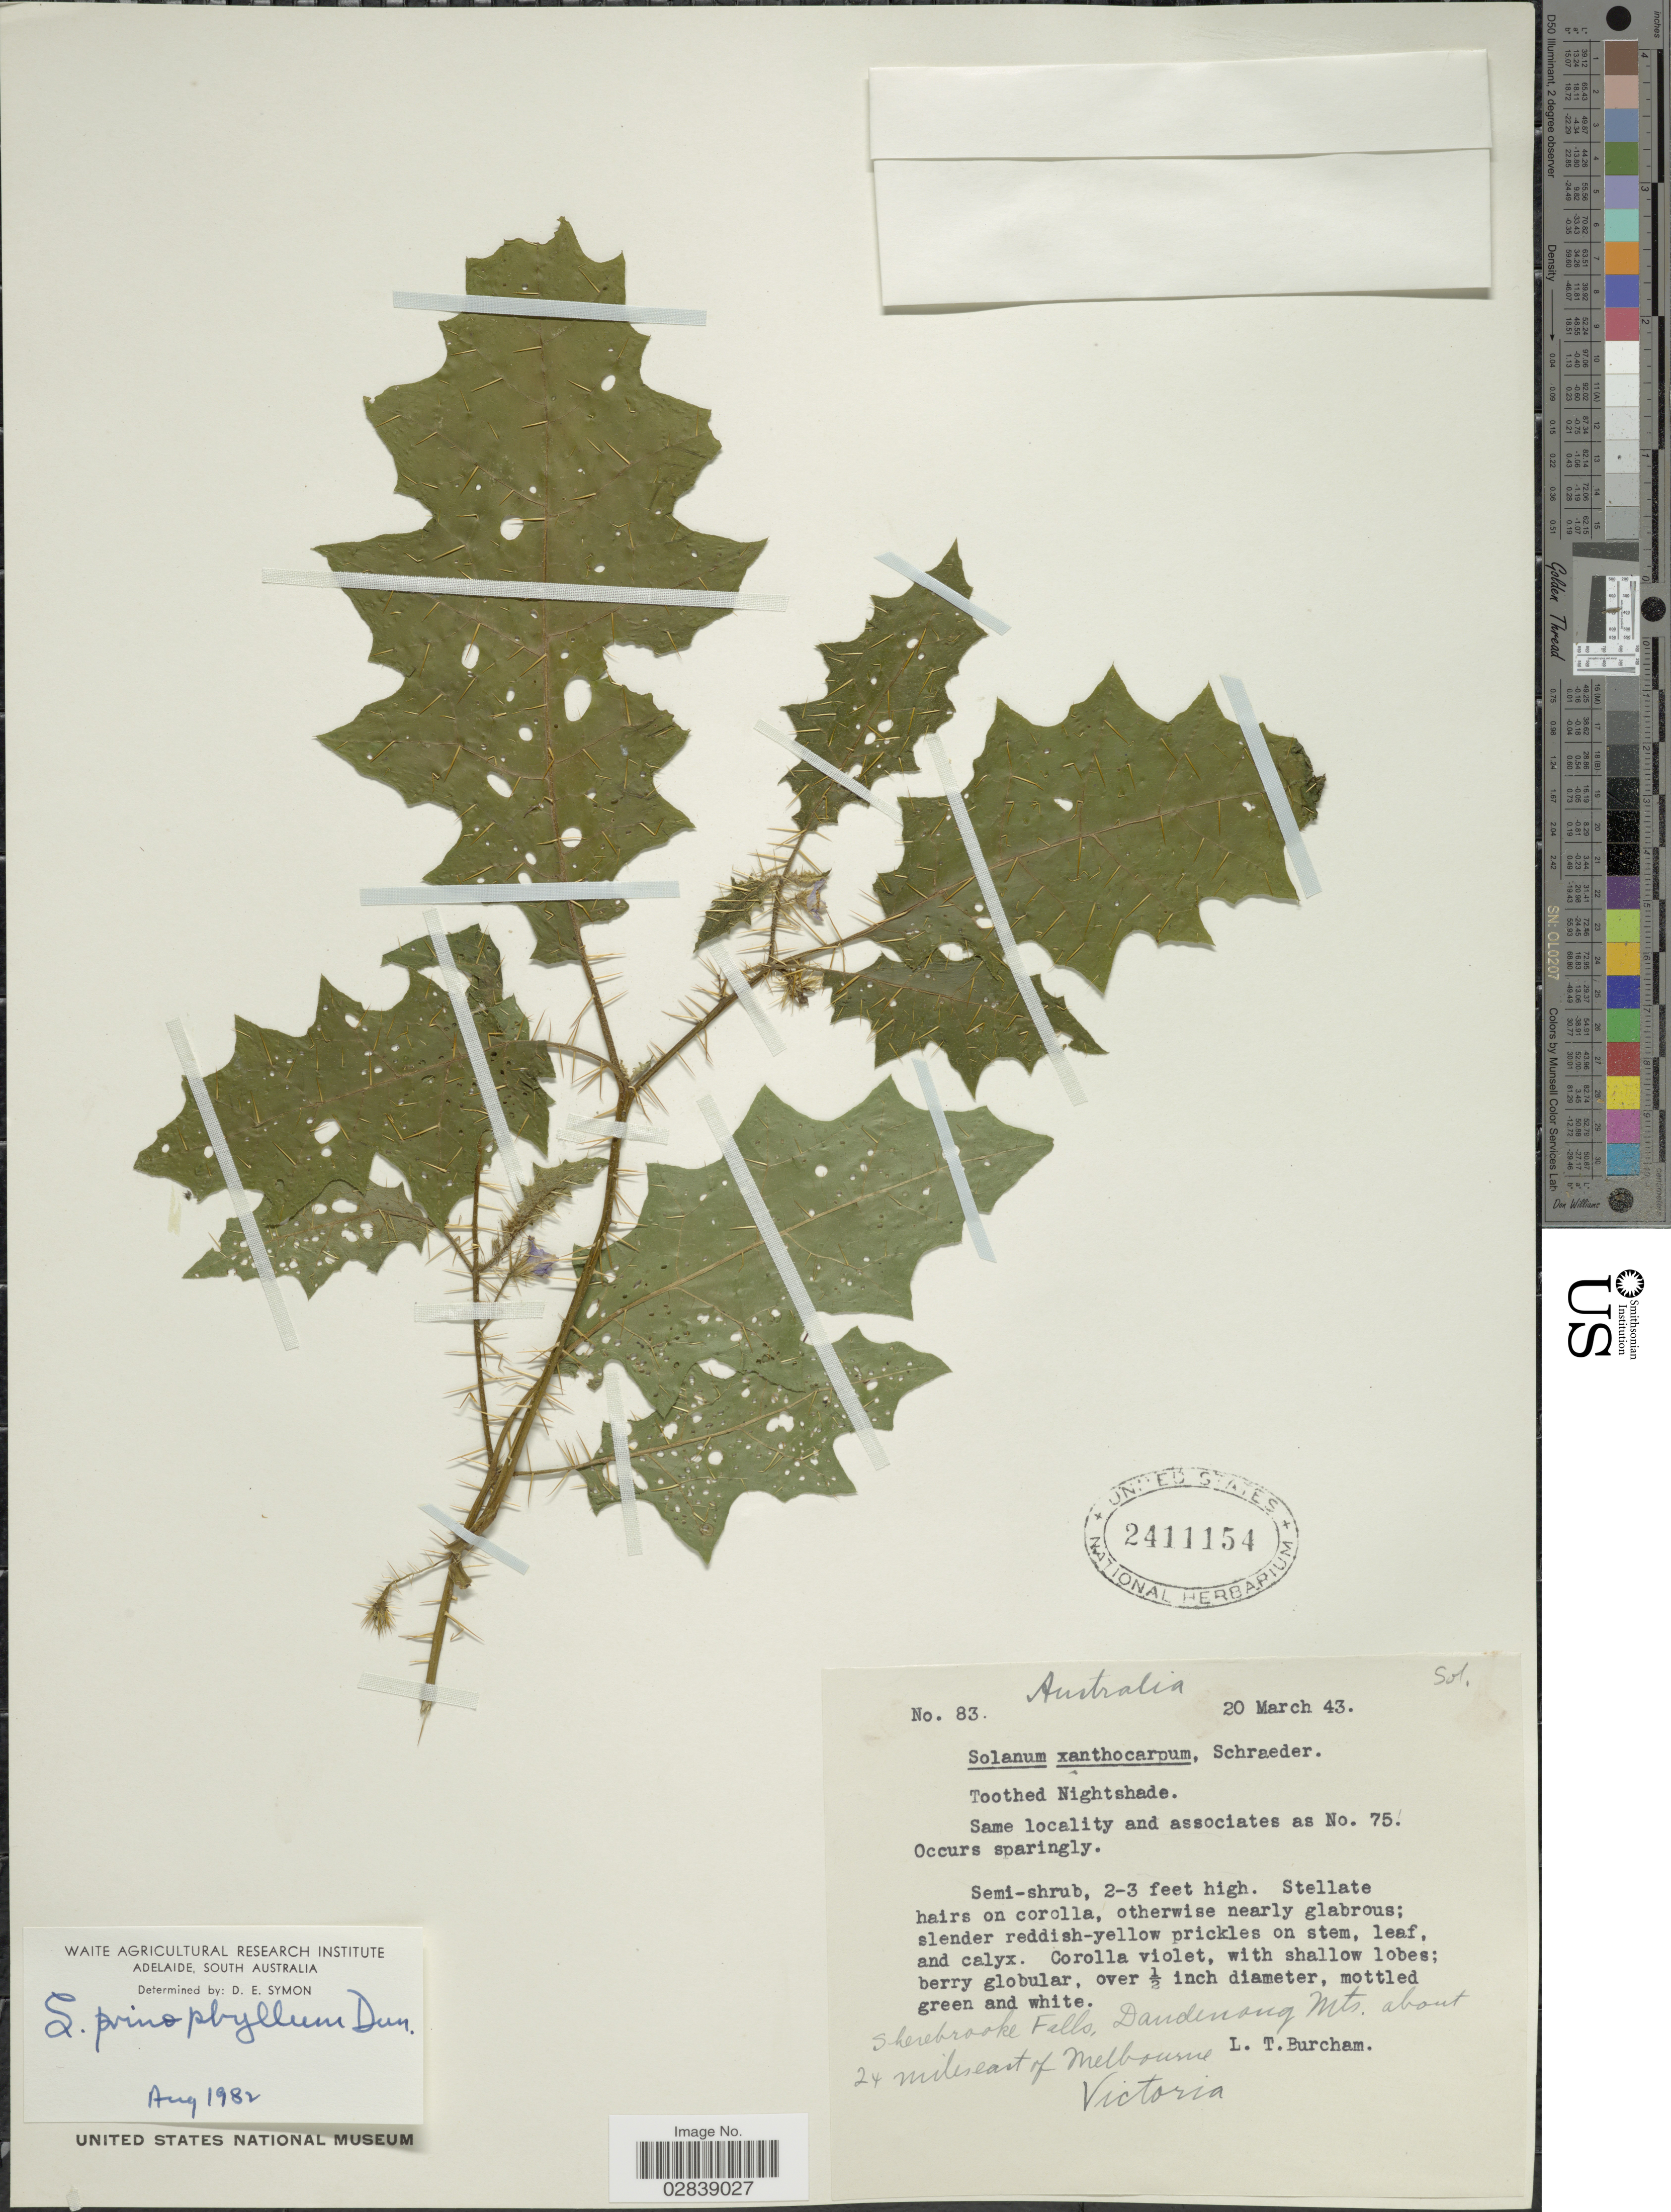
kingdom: Plantae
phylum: Tracheophyta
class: Magnoliopsida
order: Solanales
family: Solanaceae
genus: Solanum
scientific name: Solanum prinophyllum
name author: Dunal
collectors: L. Burcham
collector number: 83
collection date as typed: Transcribed d/m/y: 20/3/43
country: Australia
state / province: Victoria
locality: Sherebrooke Falls, Dandenong Mts. about 24 miles east of Melbourne, Victoria.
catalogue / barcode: US 2411154